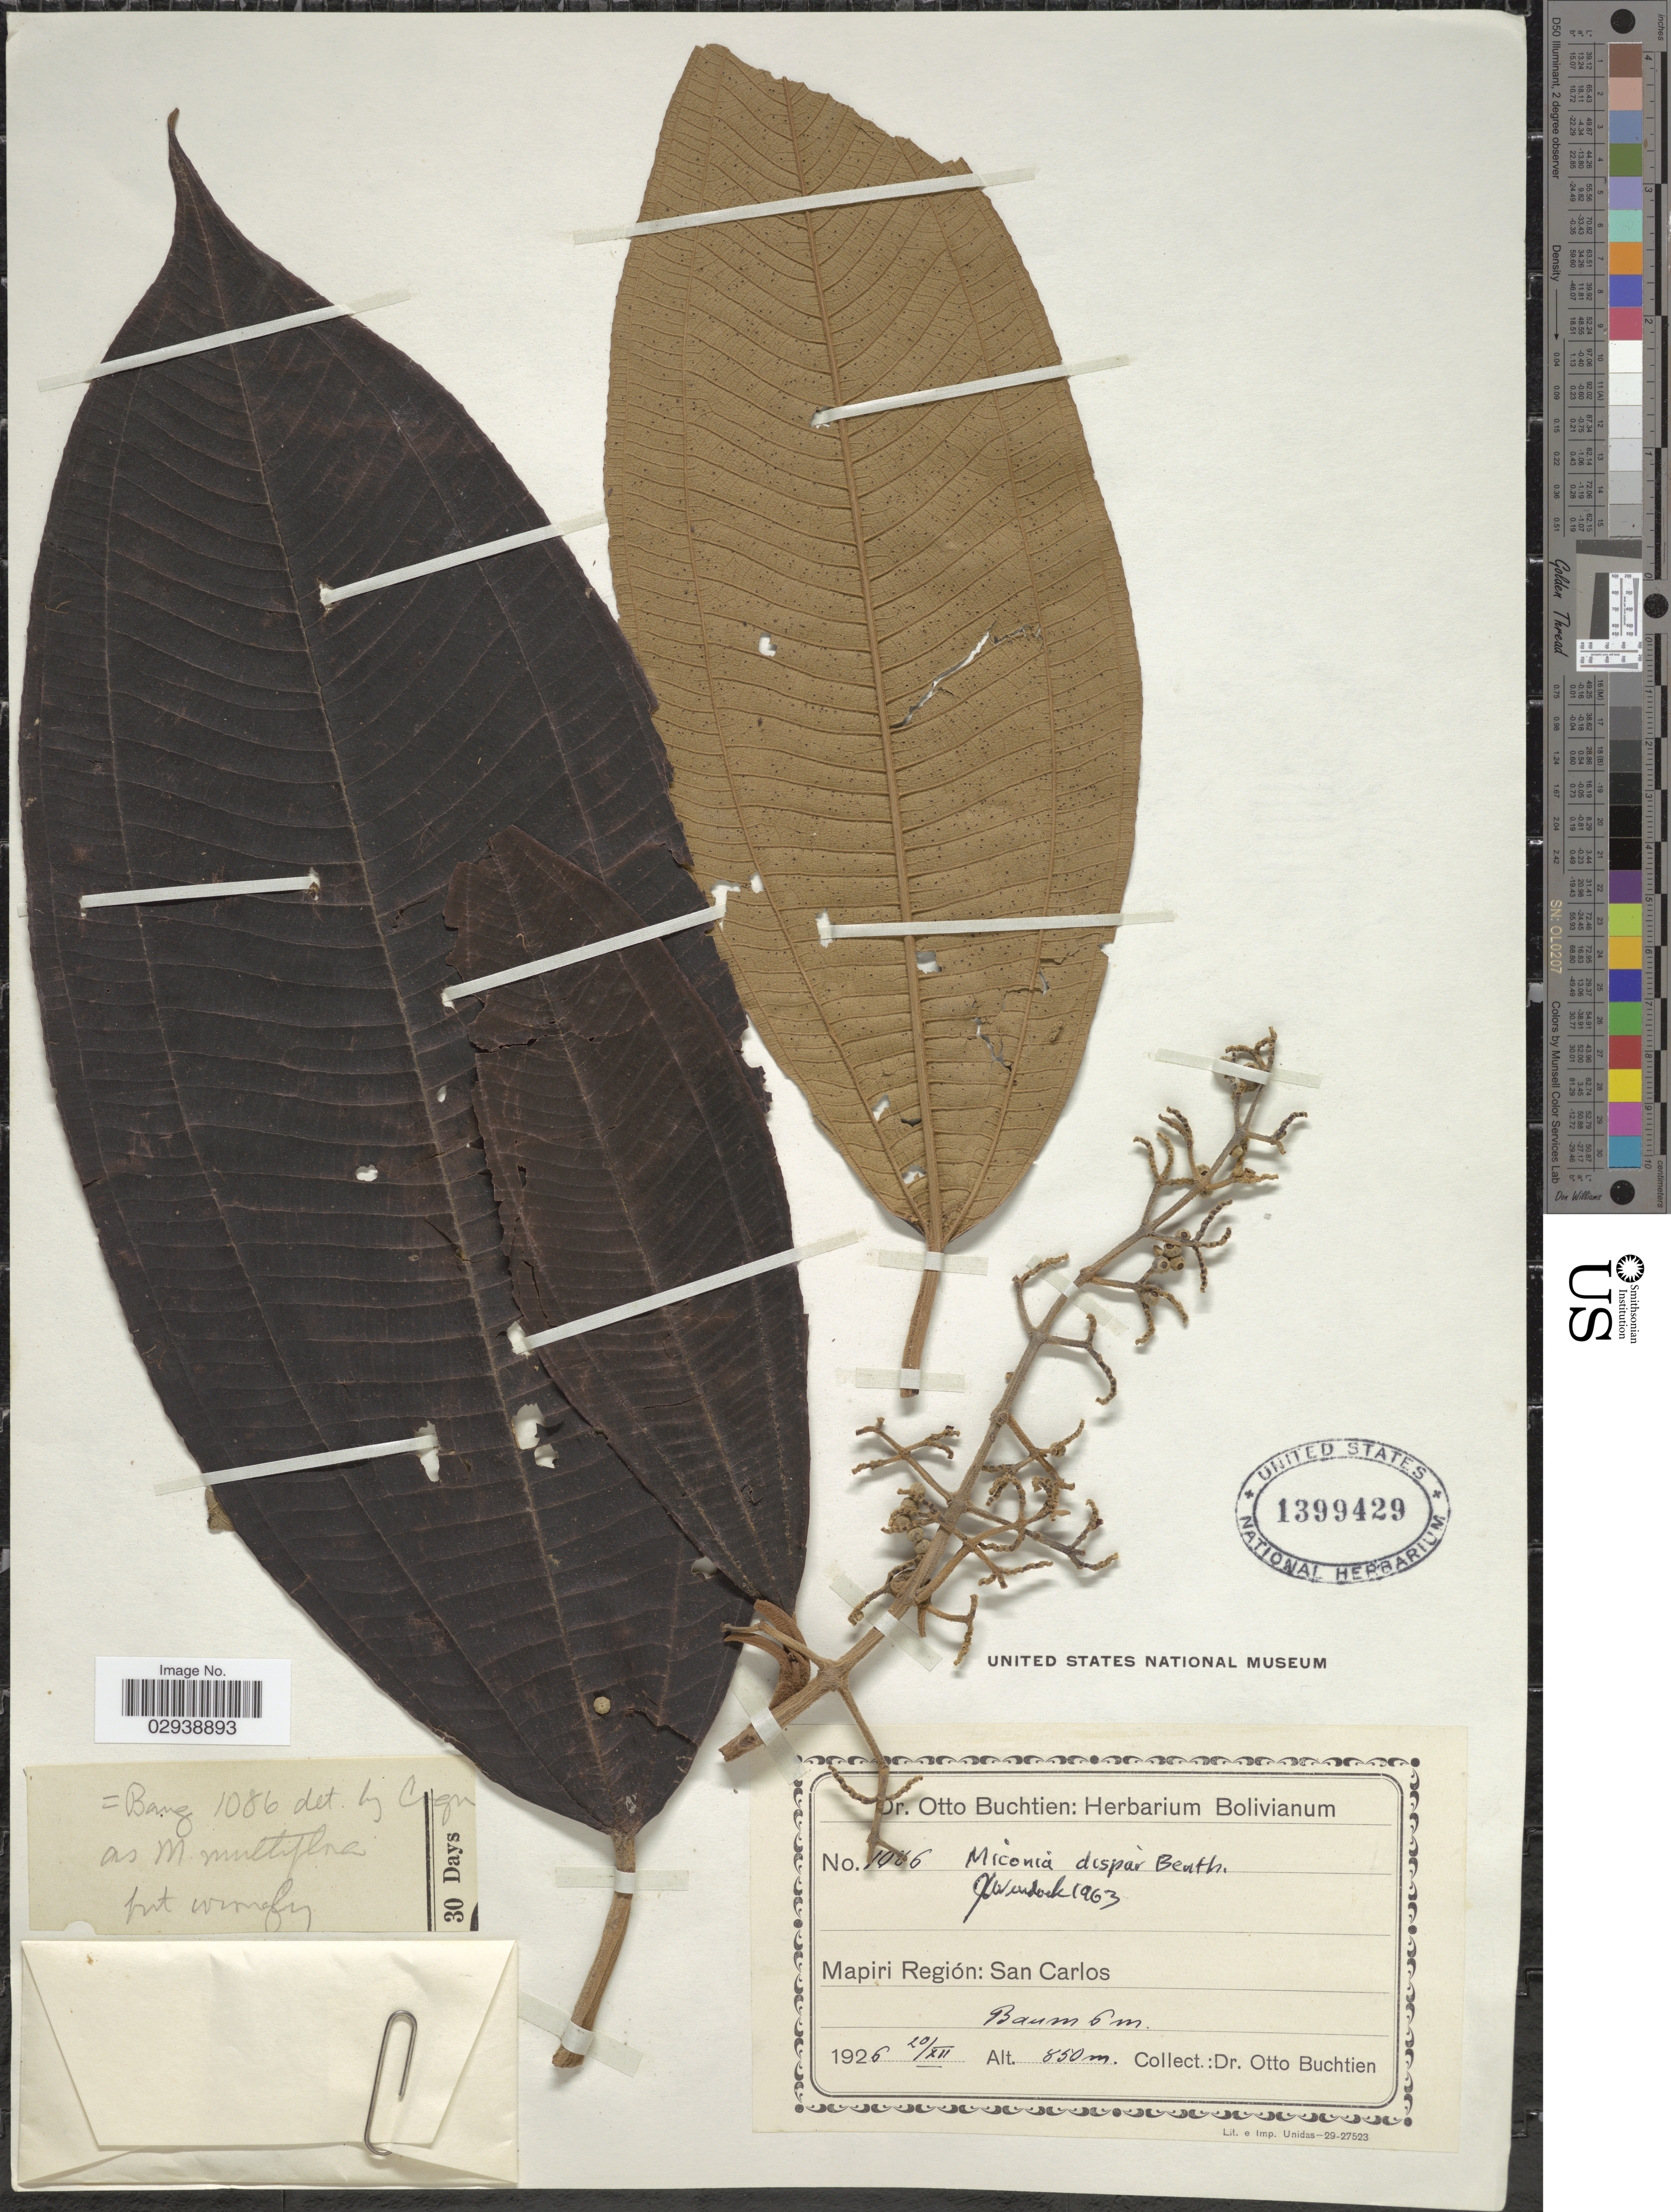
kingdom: Plantae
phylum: Tracheophyta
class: Magnoliopsida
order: Myrtales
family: Melastomataceae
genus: Miconia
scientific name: Miconia dispar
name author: Benth.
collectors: O. Buchtien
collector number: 1026*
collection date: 1926-12-20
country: Bolivia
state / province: La Paz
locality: Mapiri Región: San Carlos.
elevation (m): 850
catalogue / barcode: US 1399429